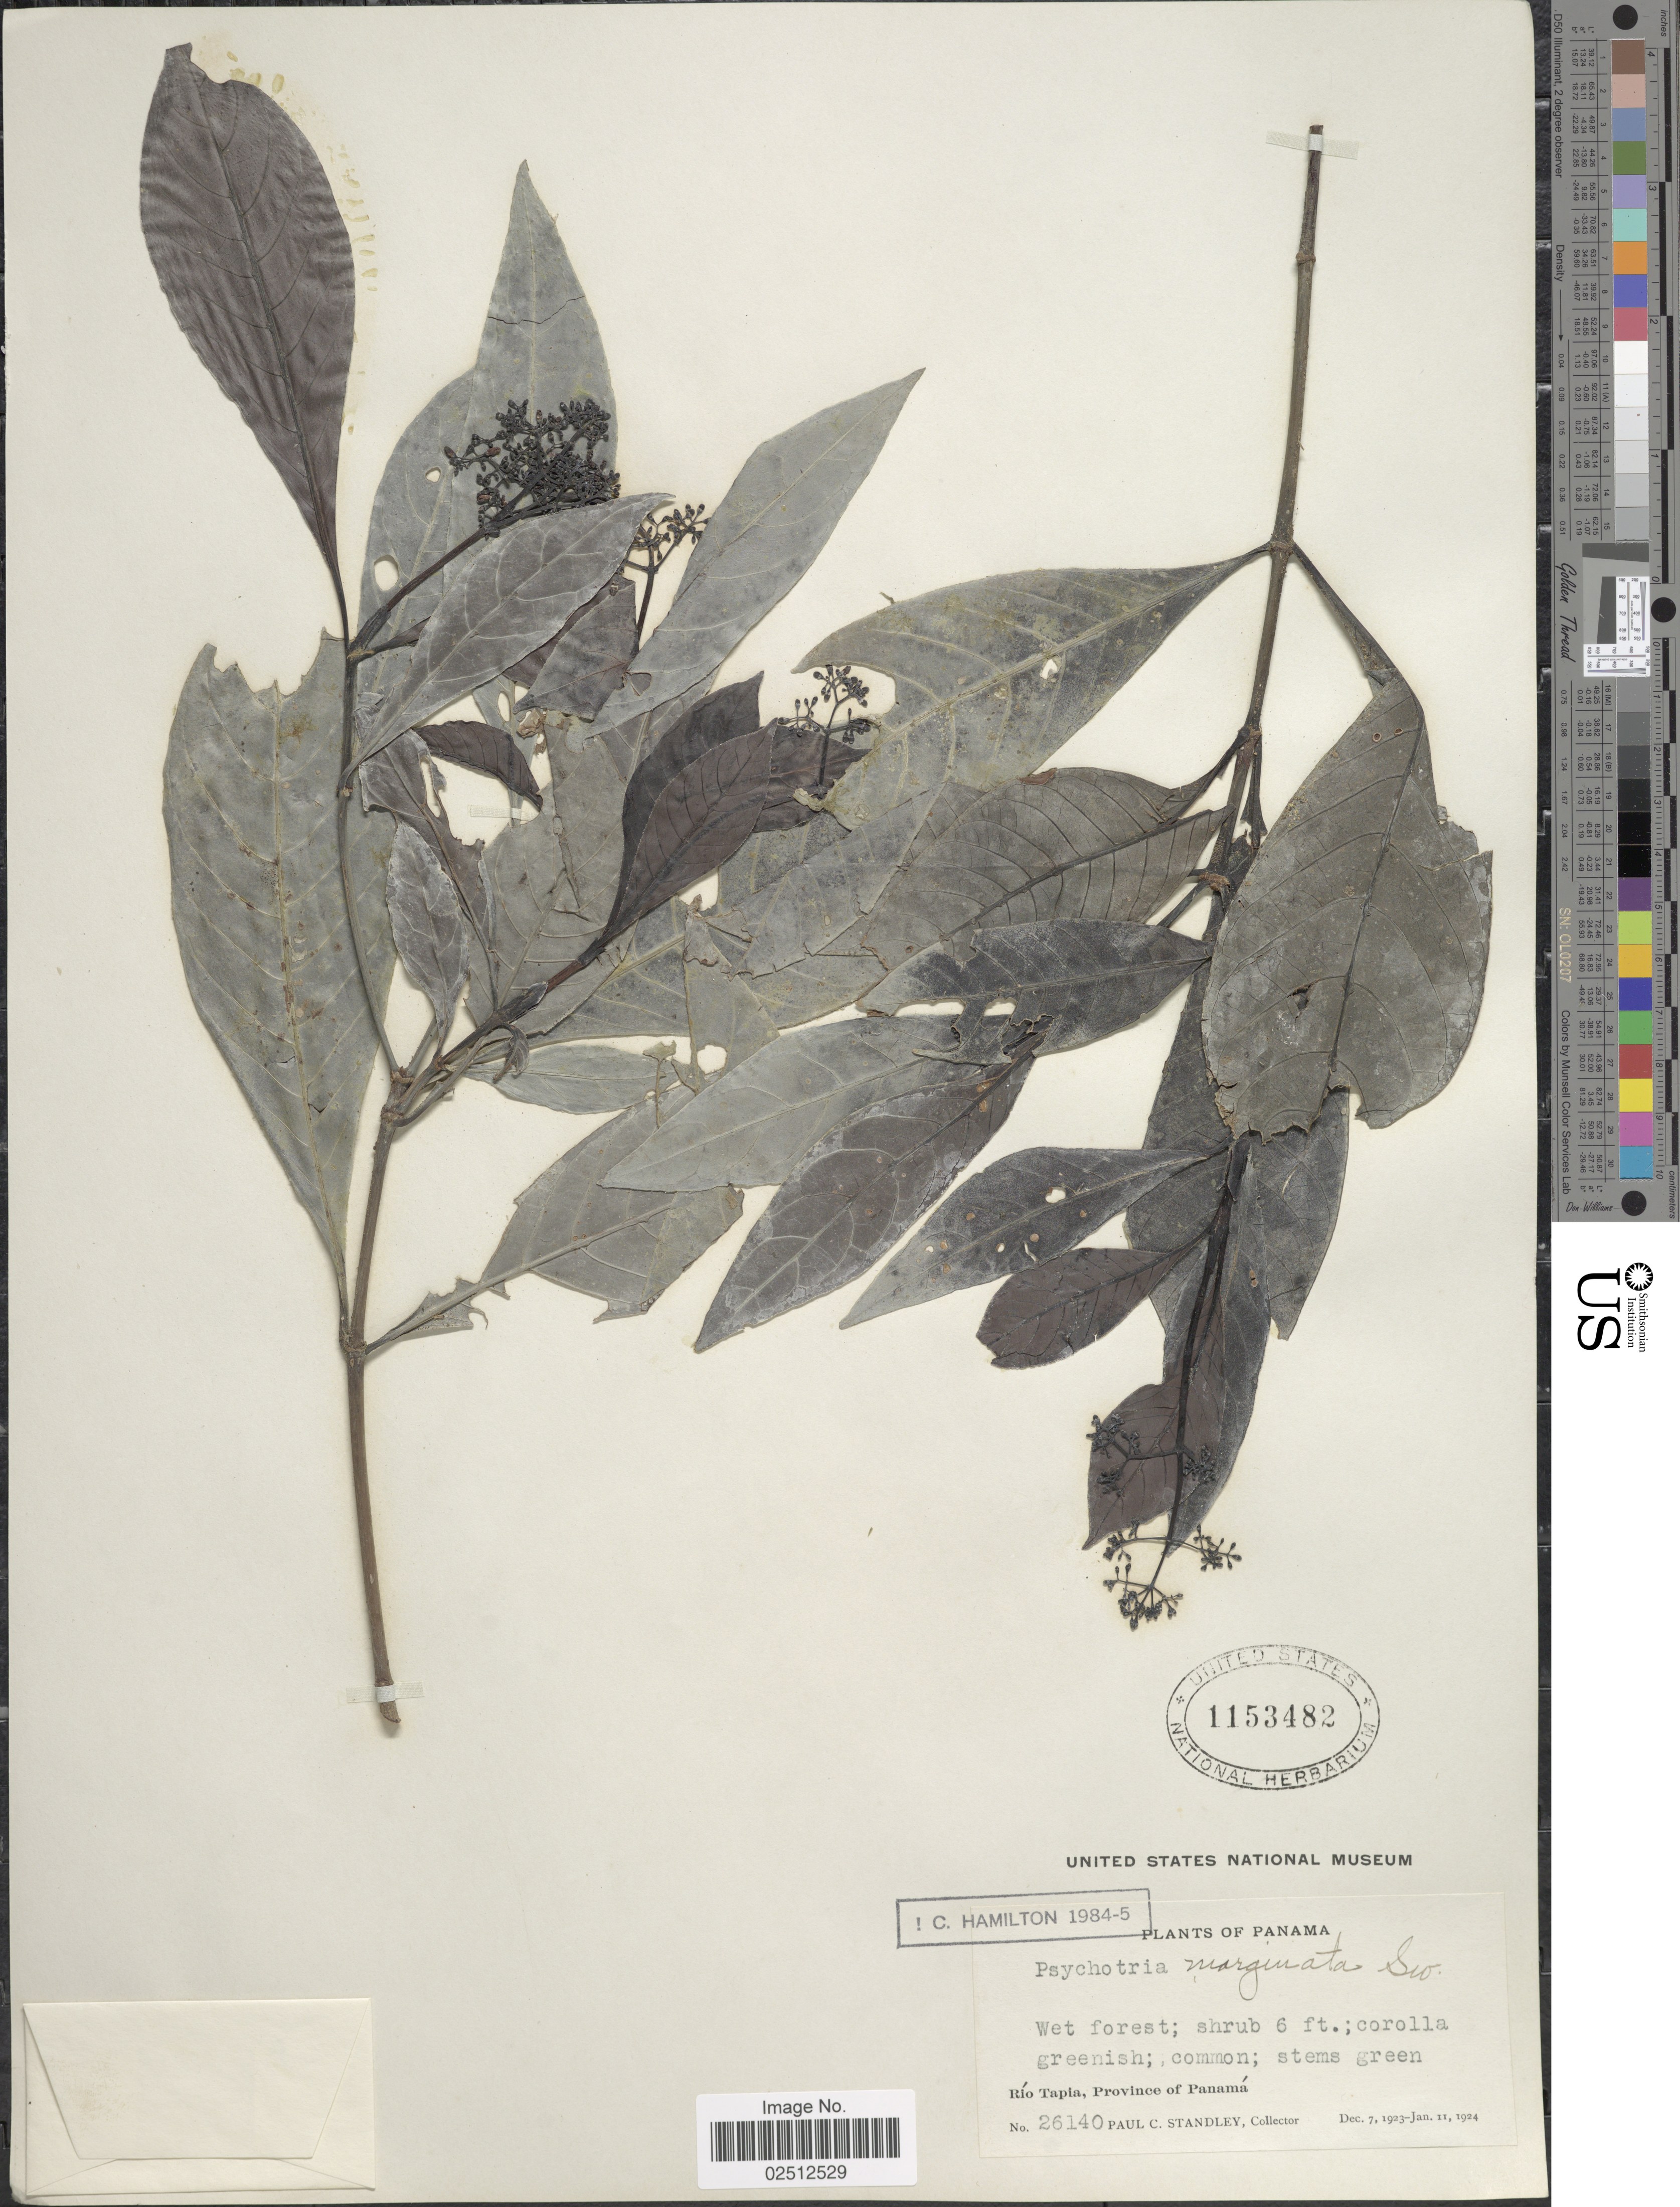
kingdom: Plantae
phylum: Tracheophyta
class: Magnoliopsida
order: Gentianales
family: Rubiaceae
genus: Psychotria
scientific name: Psychotria marginata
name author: Sw.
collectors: P. C. Standley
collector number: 26140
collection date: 1923-12-07/1924-01-11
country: Panama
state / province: Panamá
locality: Rio Tapia, Province of Panama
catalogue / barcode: US 1153482